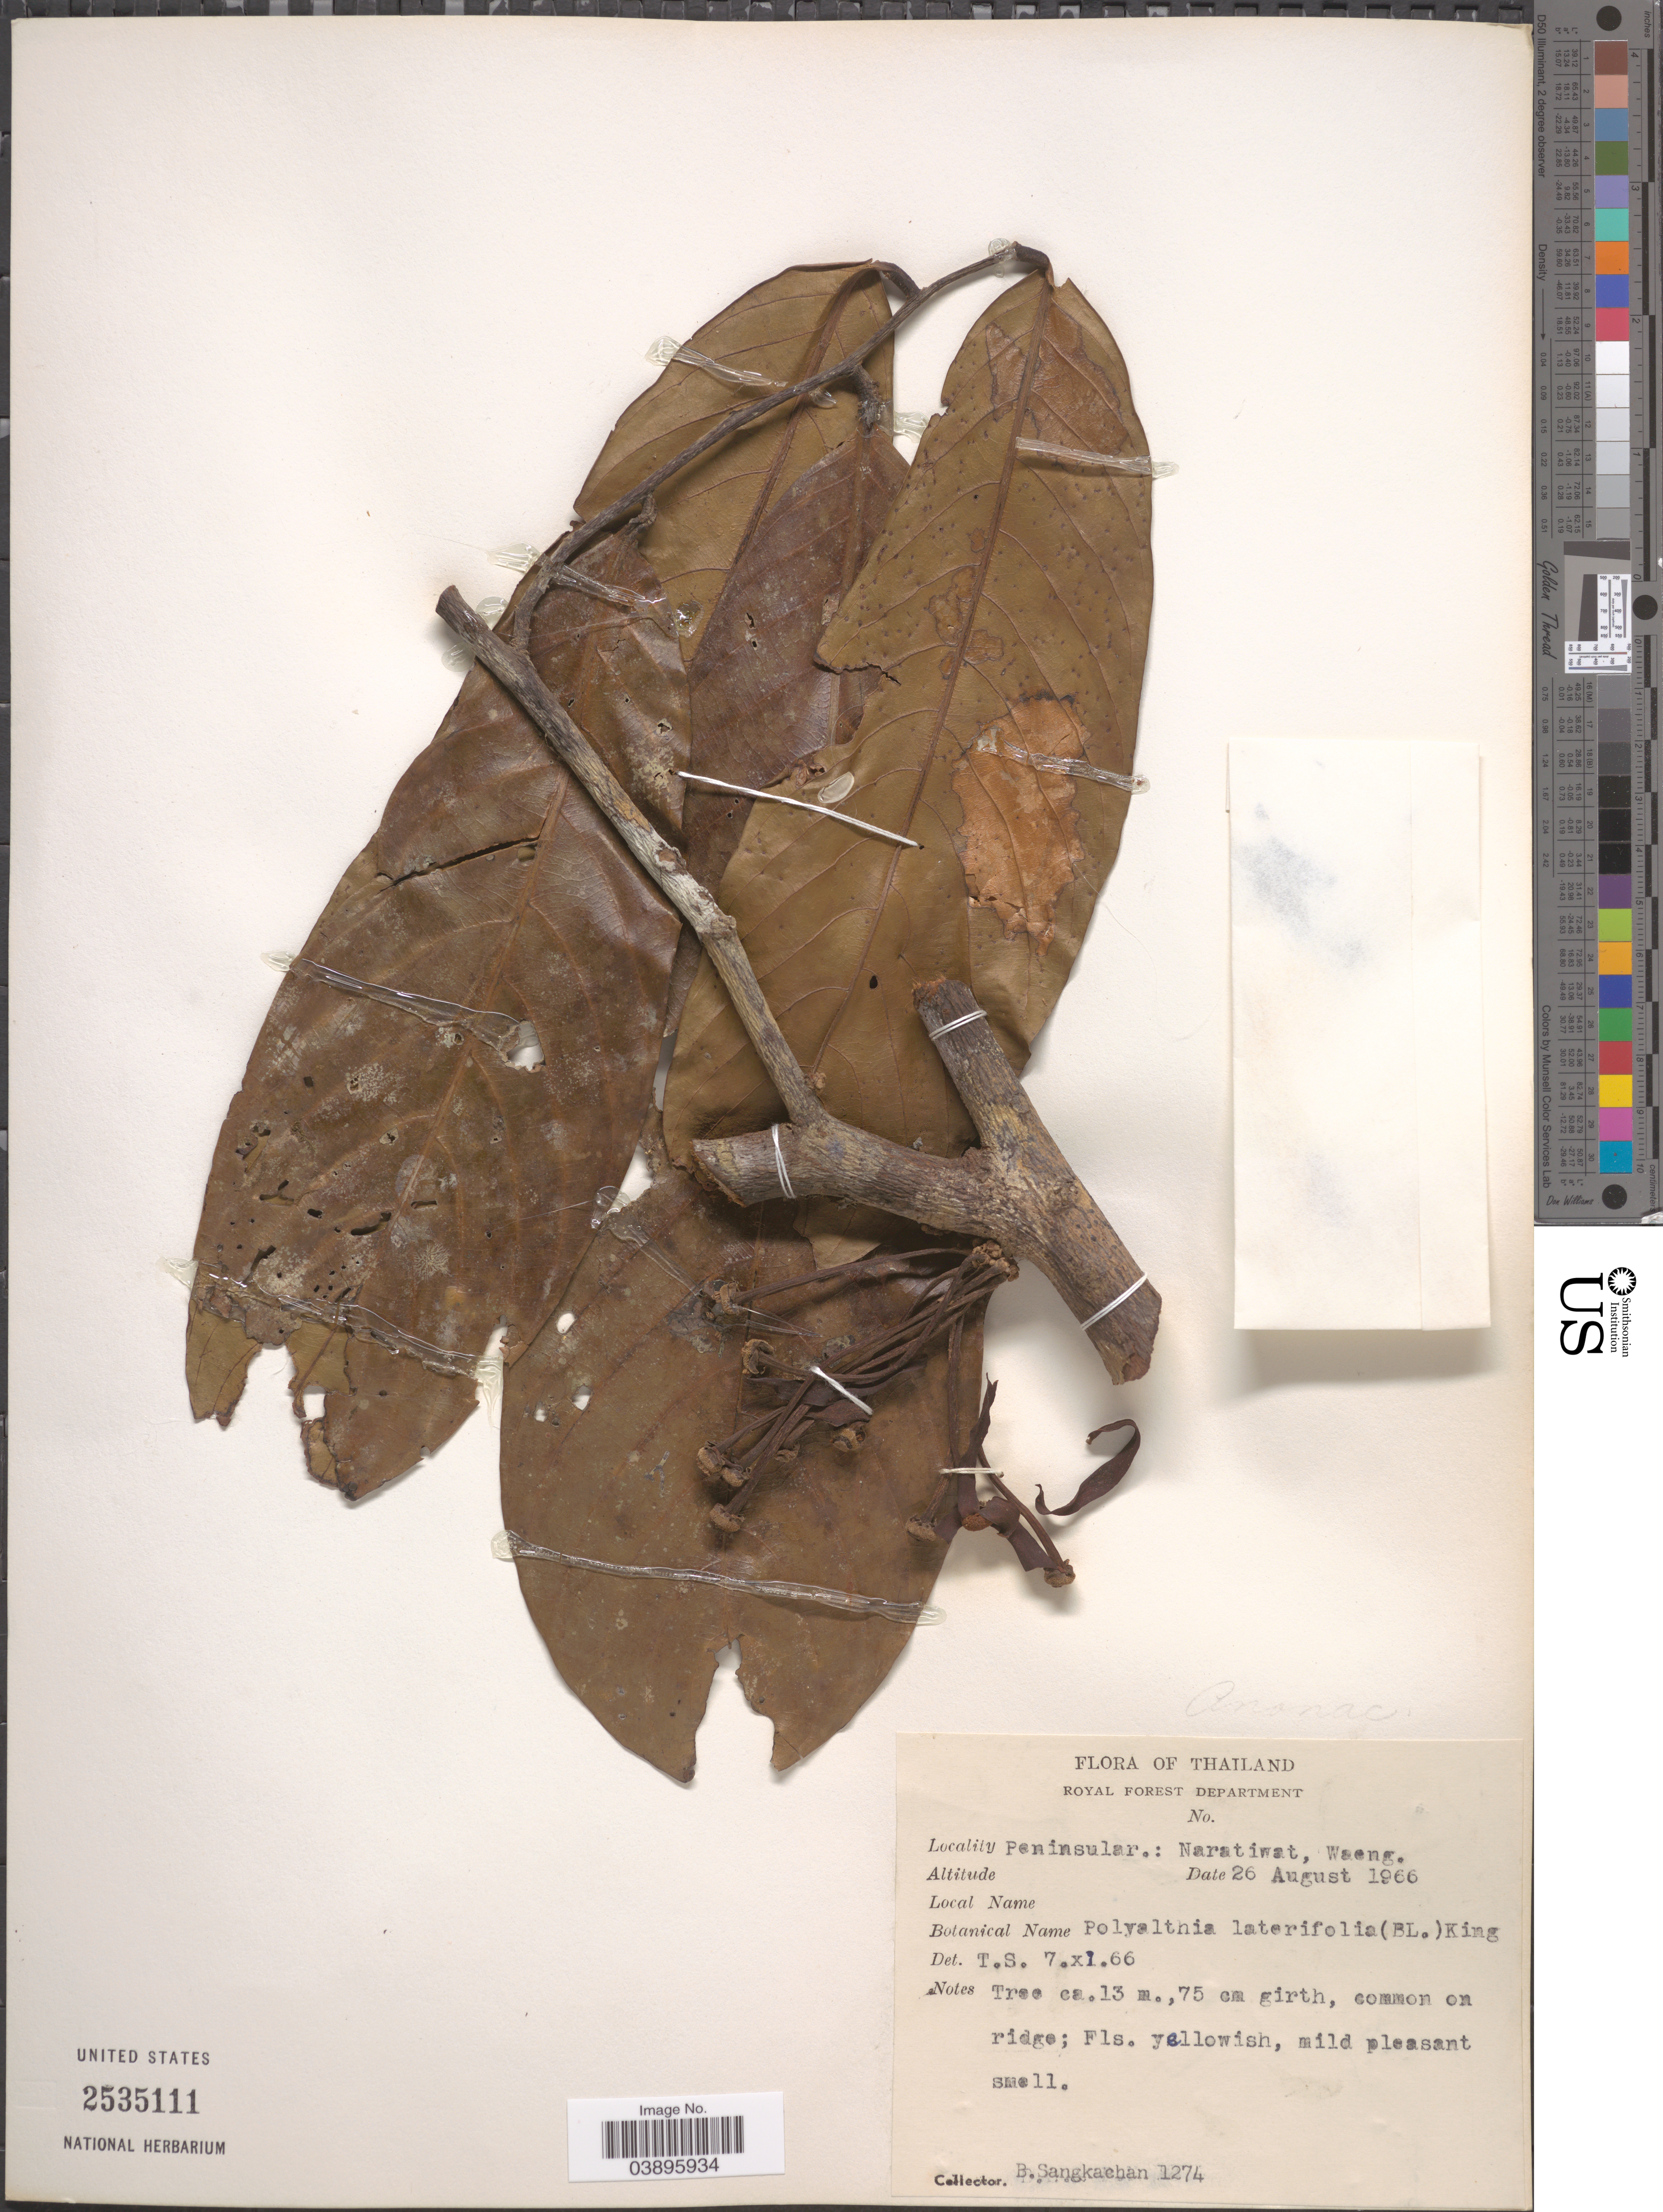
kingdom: Plantae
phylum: Tracheophyta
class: Magnoliopsida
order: Magnoliales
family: Annonaceae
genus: Polyalthia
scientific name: Polyalthia lateriflora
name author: Kurz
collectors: B. Sangkachan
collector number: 1274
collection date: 1966-08-26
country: Thailand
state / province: Narathiwat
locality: Peninsular.: Naratiwat, Waeng.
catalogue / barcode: US 2535111